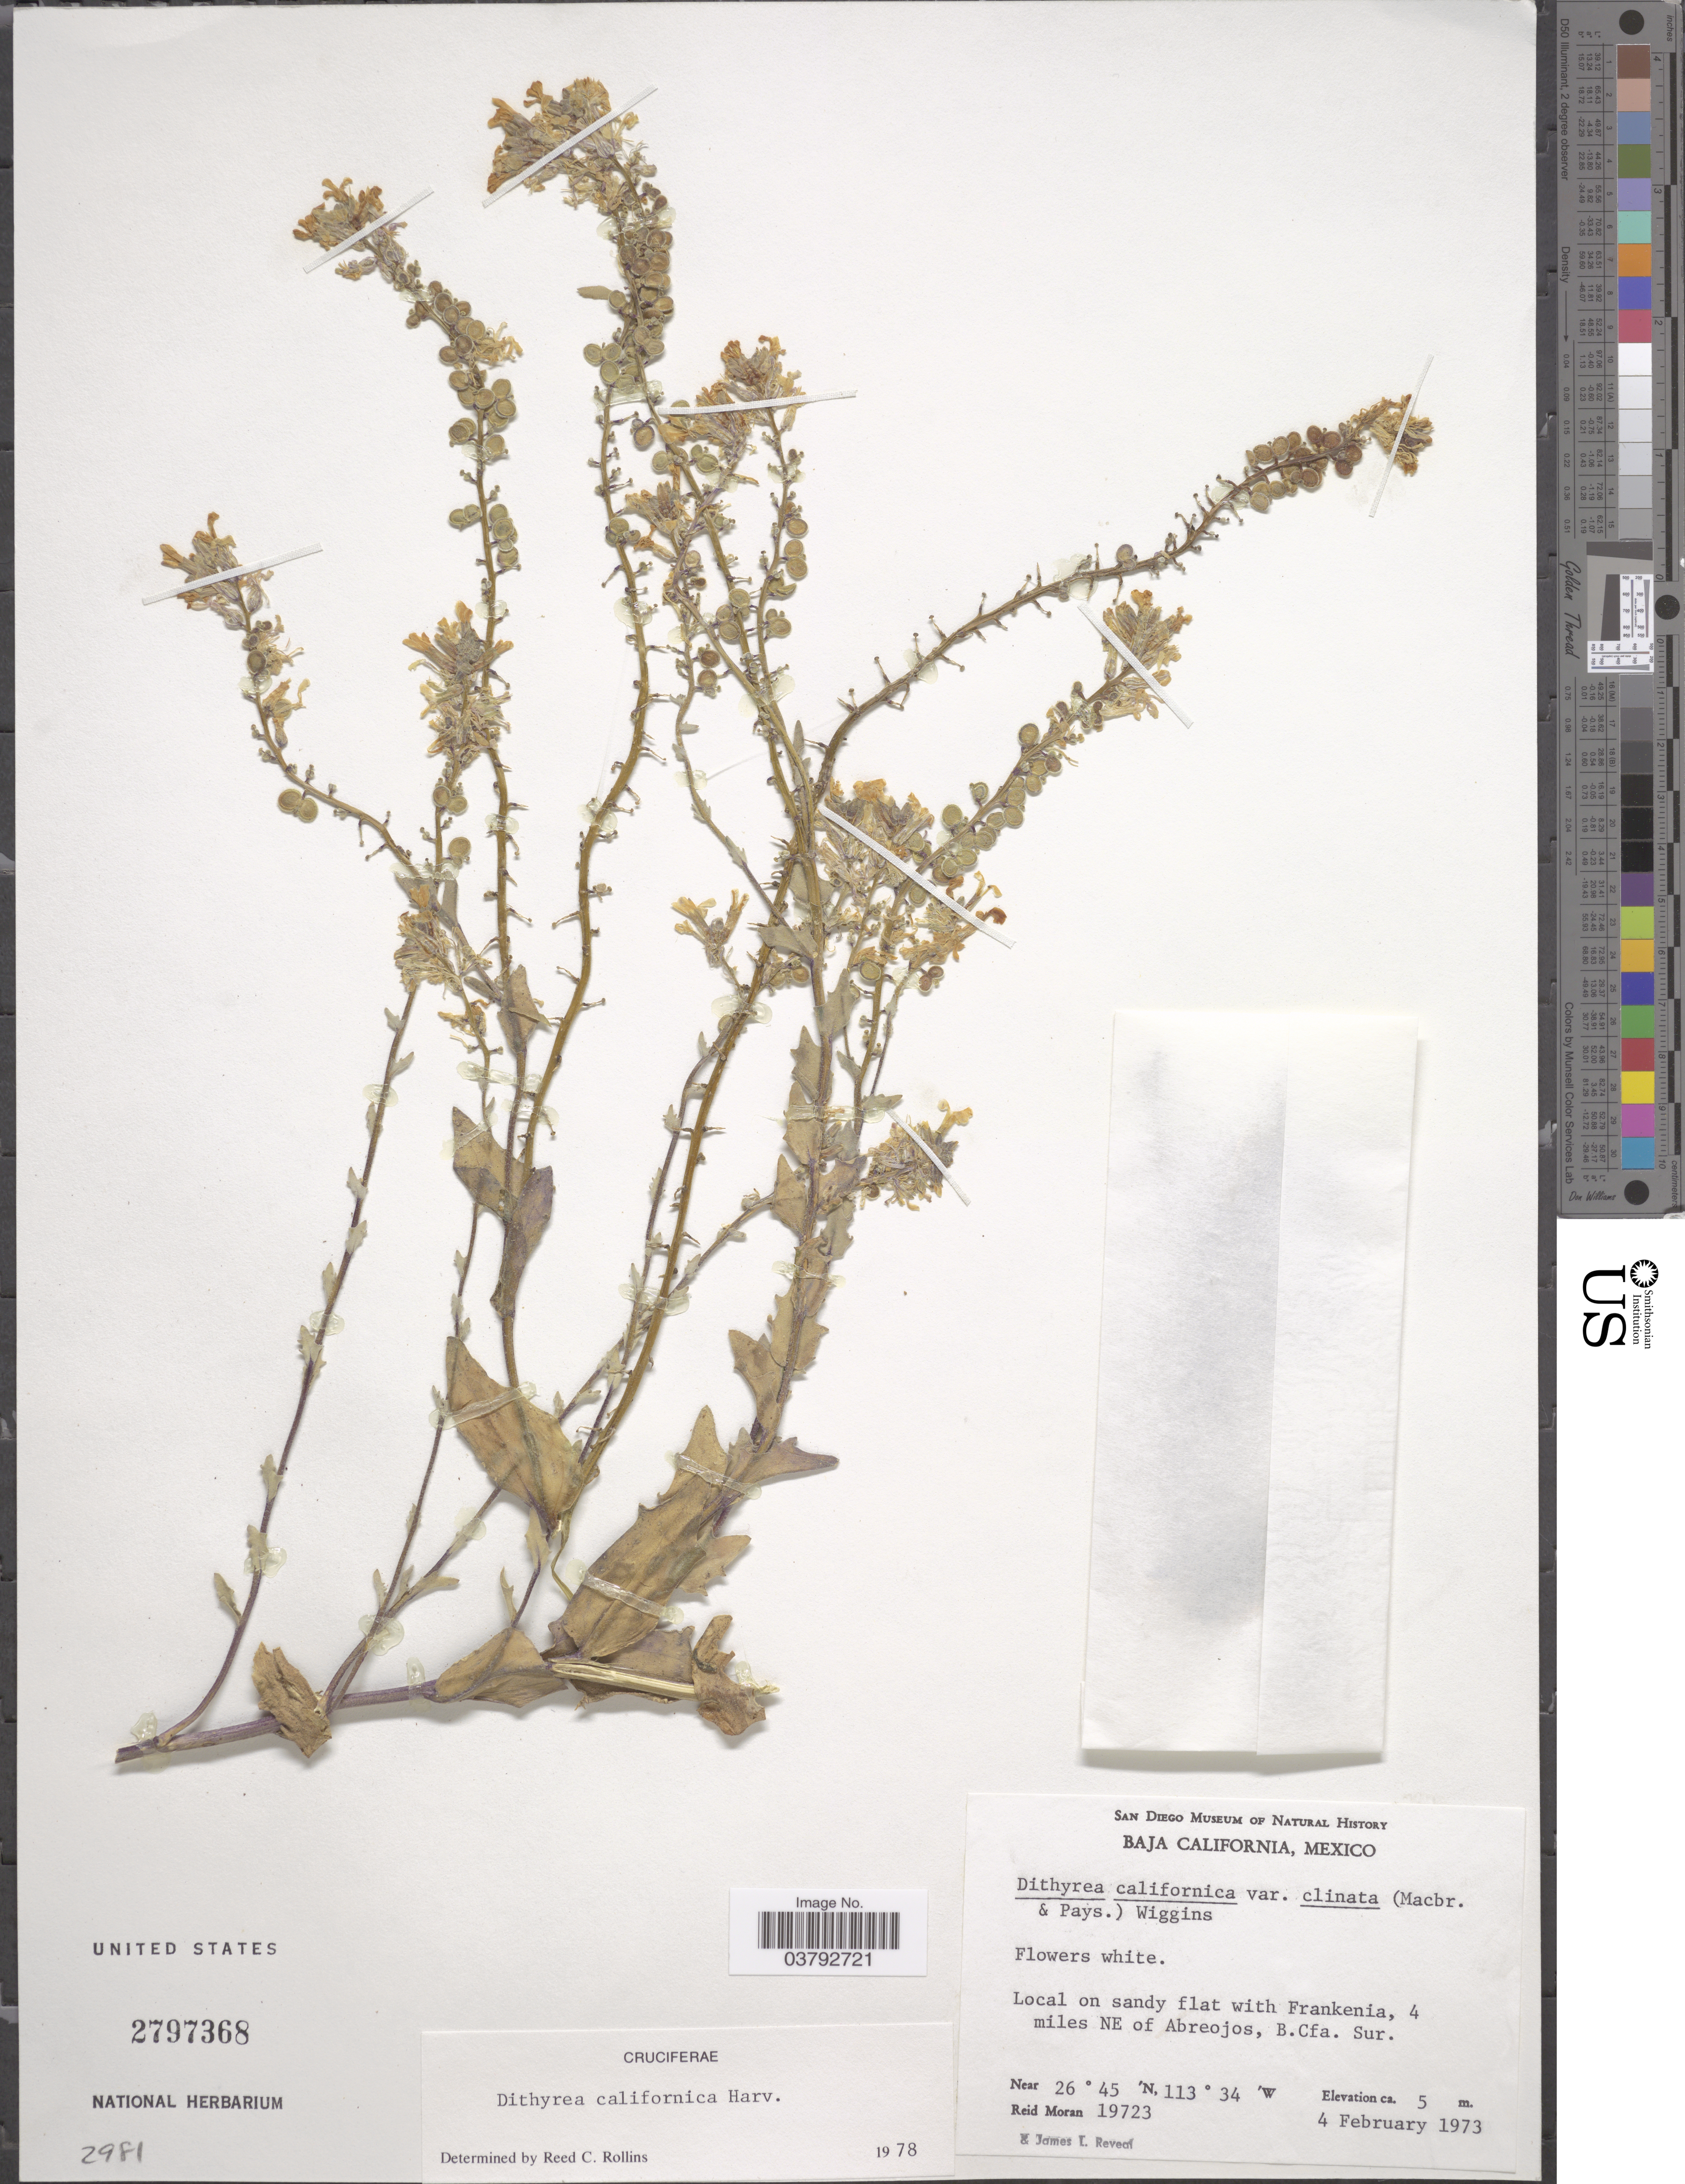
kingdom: Plantae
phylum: Tracheophyta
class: Magnoliopsida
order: Brassicales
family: Brassicaceae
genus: Dithyrea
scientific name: Dithyrea californica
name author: Harv.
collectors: R. Moran & J. L. Reveal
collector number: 19723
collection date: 1973-02-04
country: Mexico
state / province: Baja California Sur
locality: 4 miles NE of Abreojos.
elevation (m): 5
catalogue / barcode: US 2797368